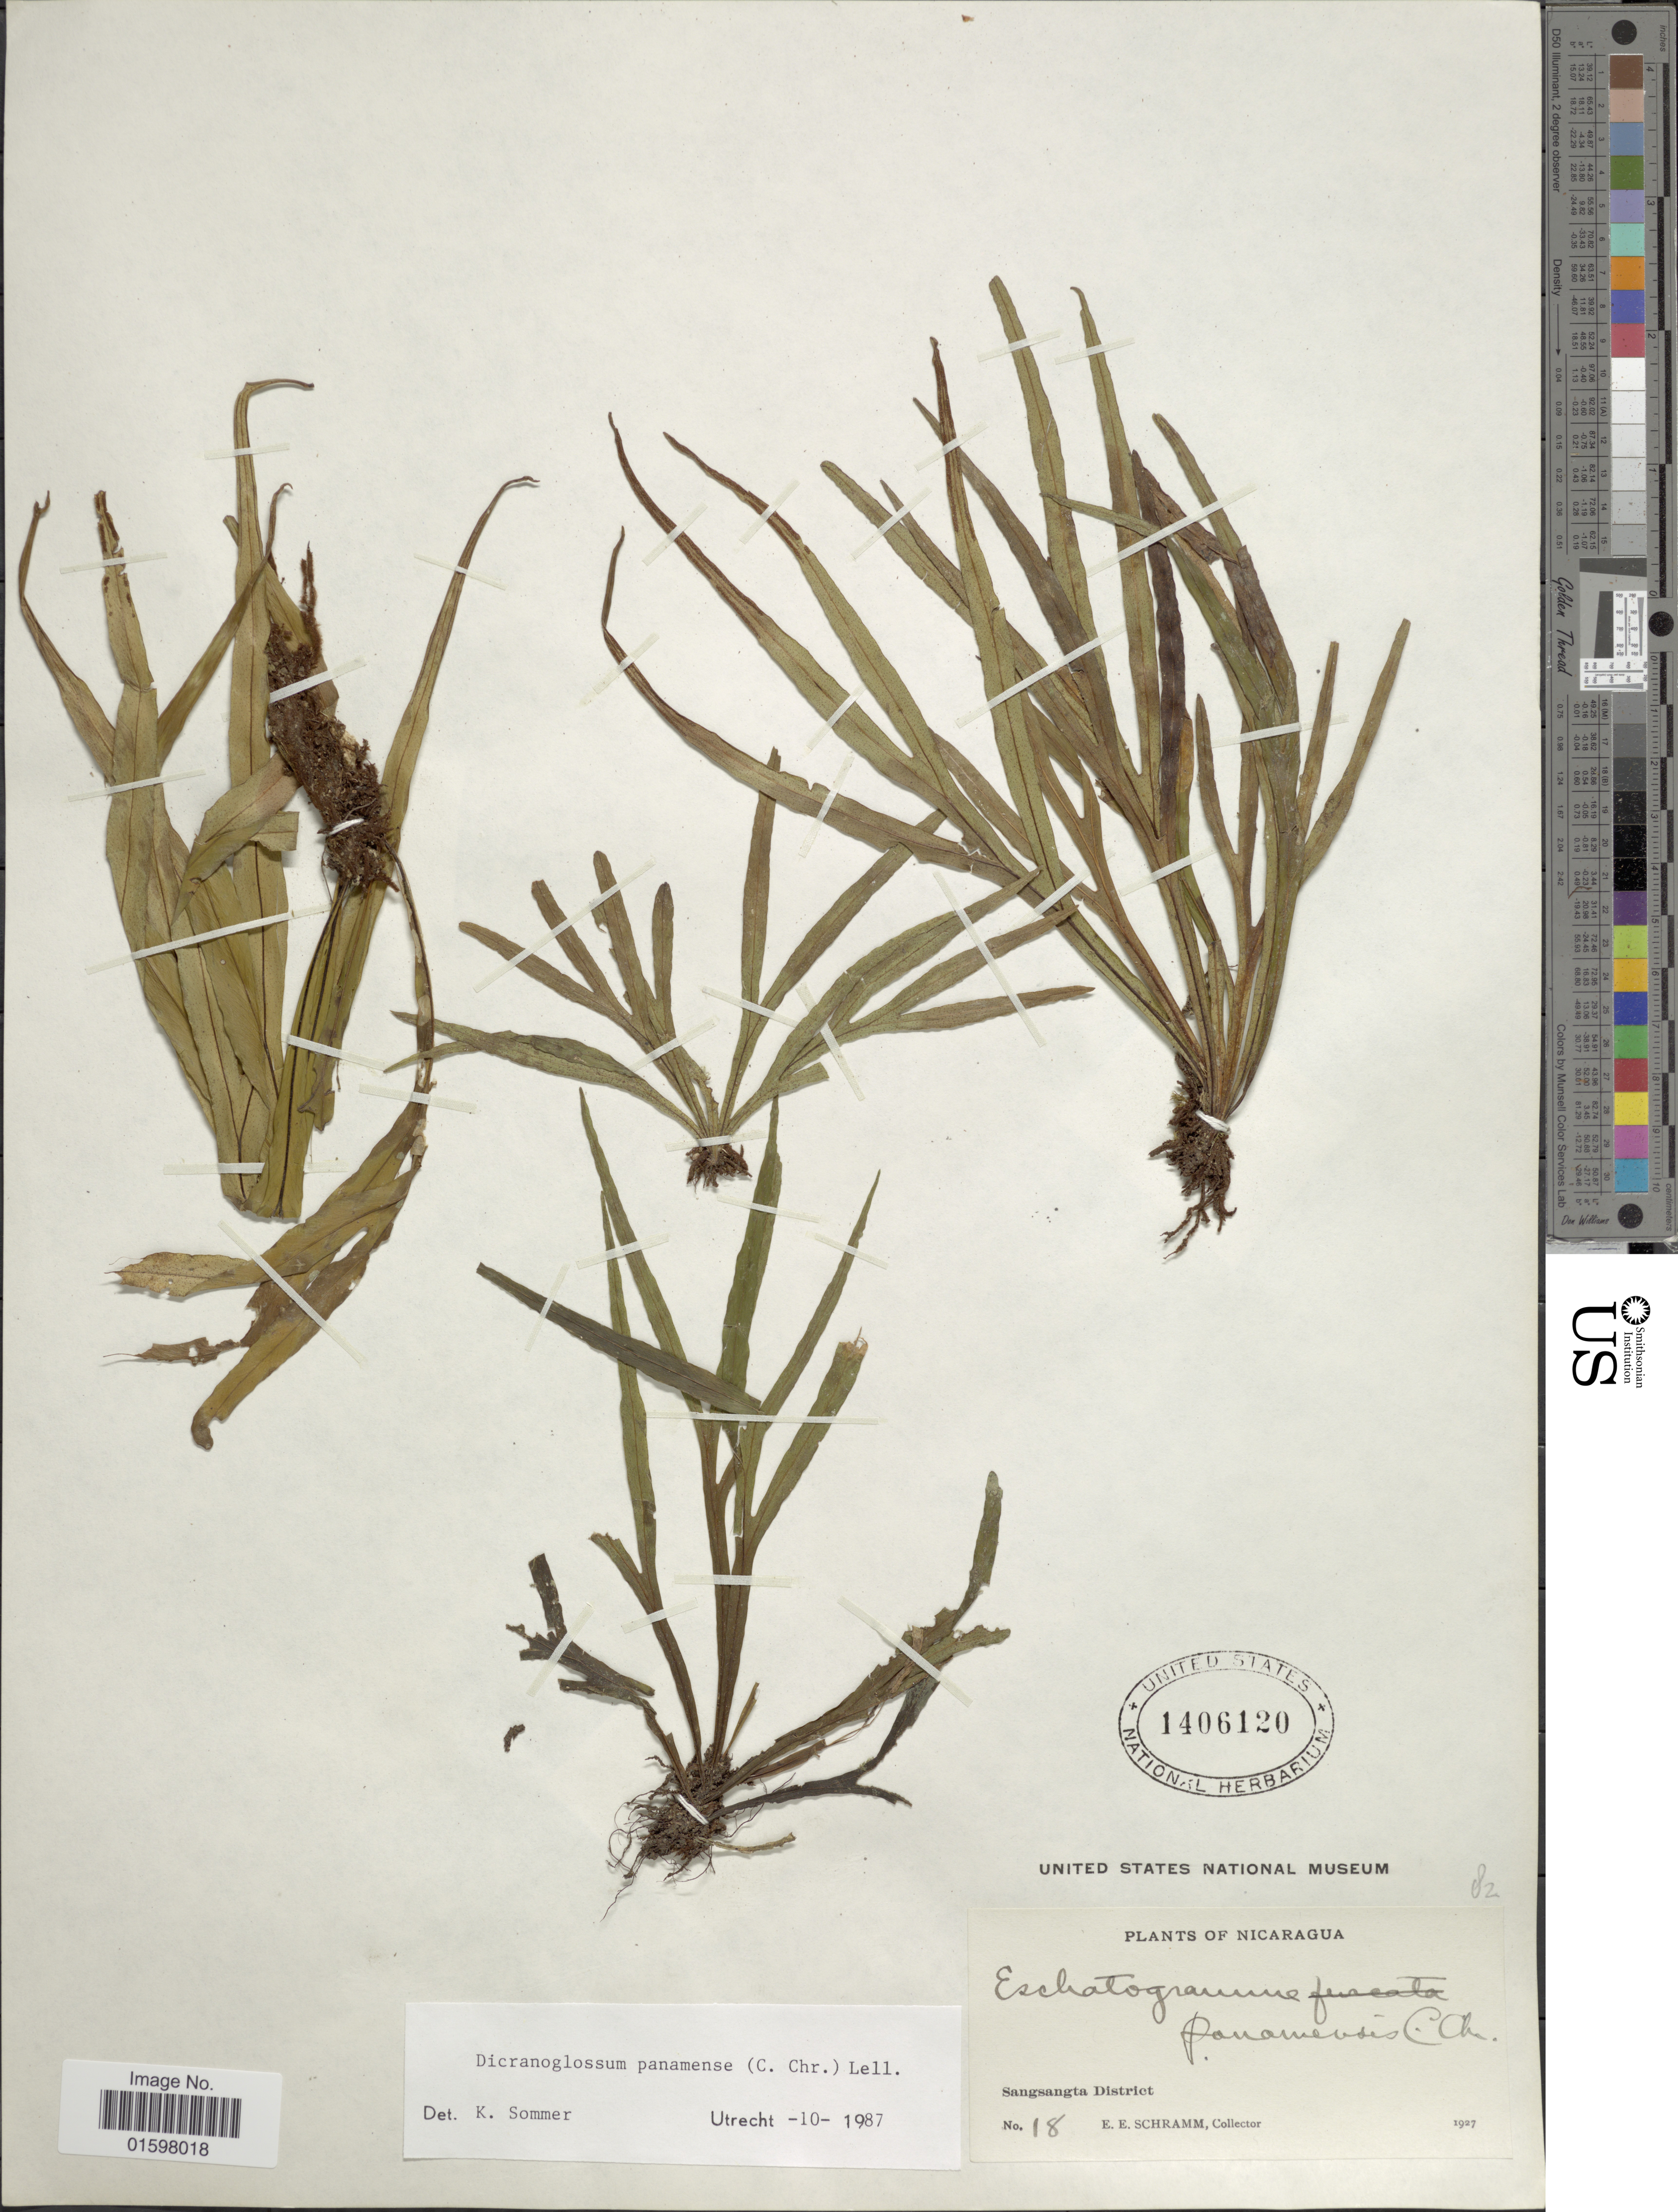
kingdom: Plantae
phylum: Tracheophyta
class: Polypodiopsida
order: Polypodiales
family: Polypodiaceae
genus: Pleopeltis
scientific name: Pleopeltis panamensis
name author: (Weath.) Pic. Serm.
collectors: E. Schramm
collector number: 18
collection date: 1927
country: Nicaragua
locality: Sangsangta District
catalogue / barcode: US 1406120